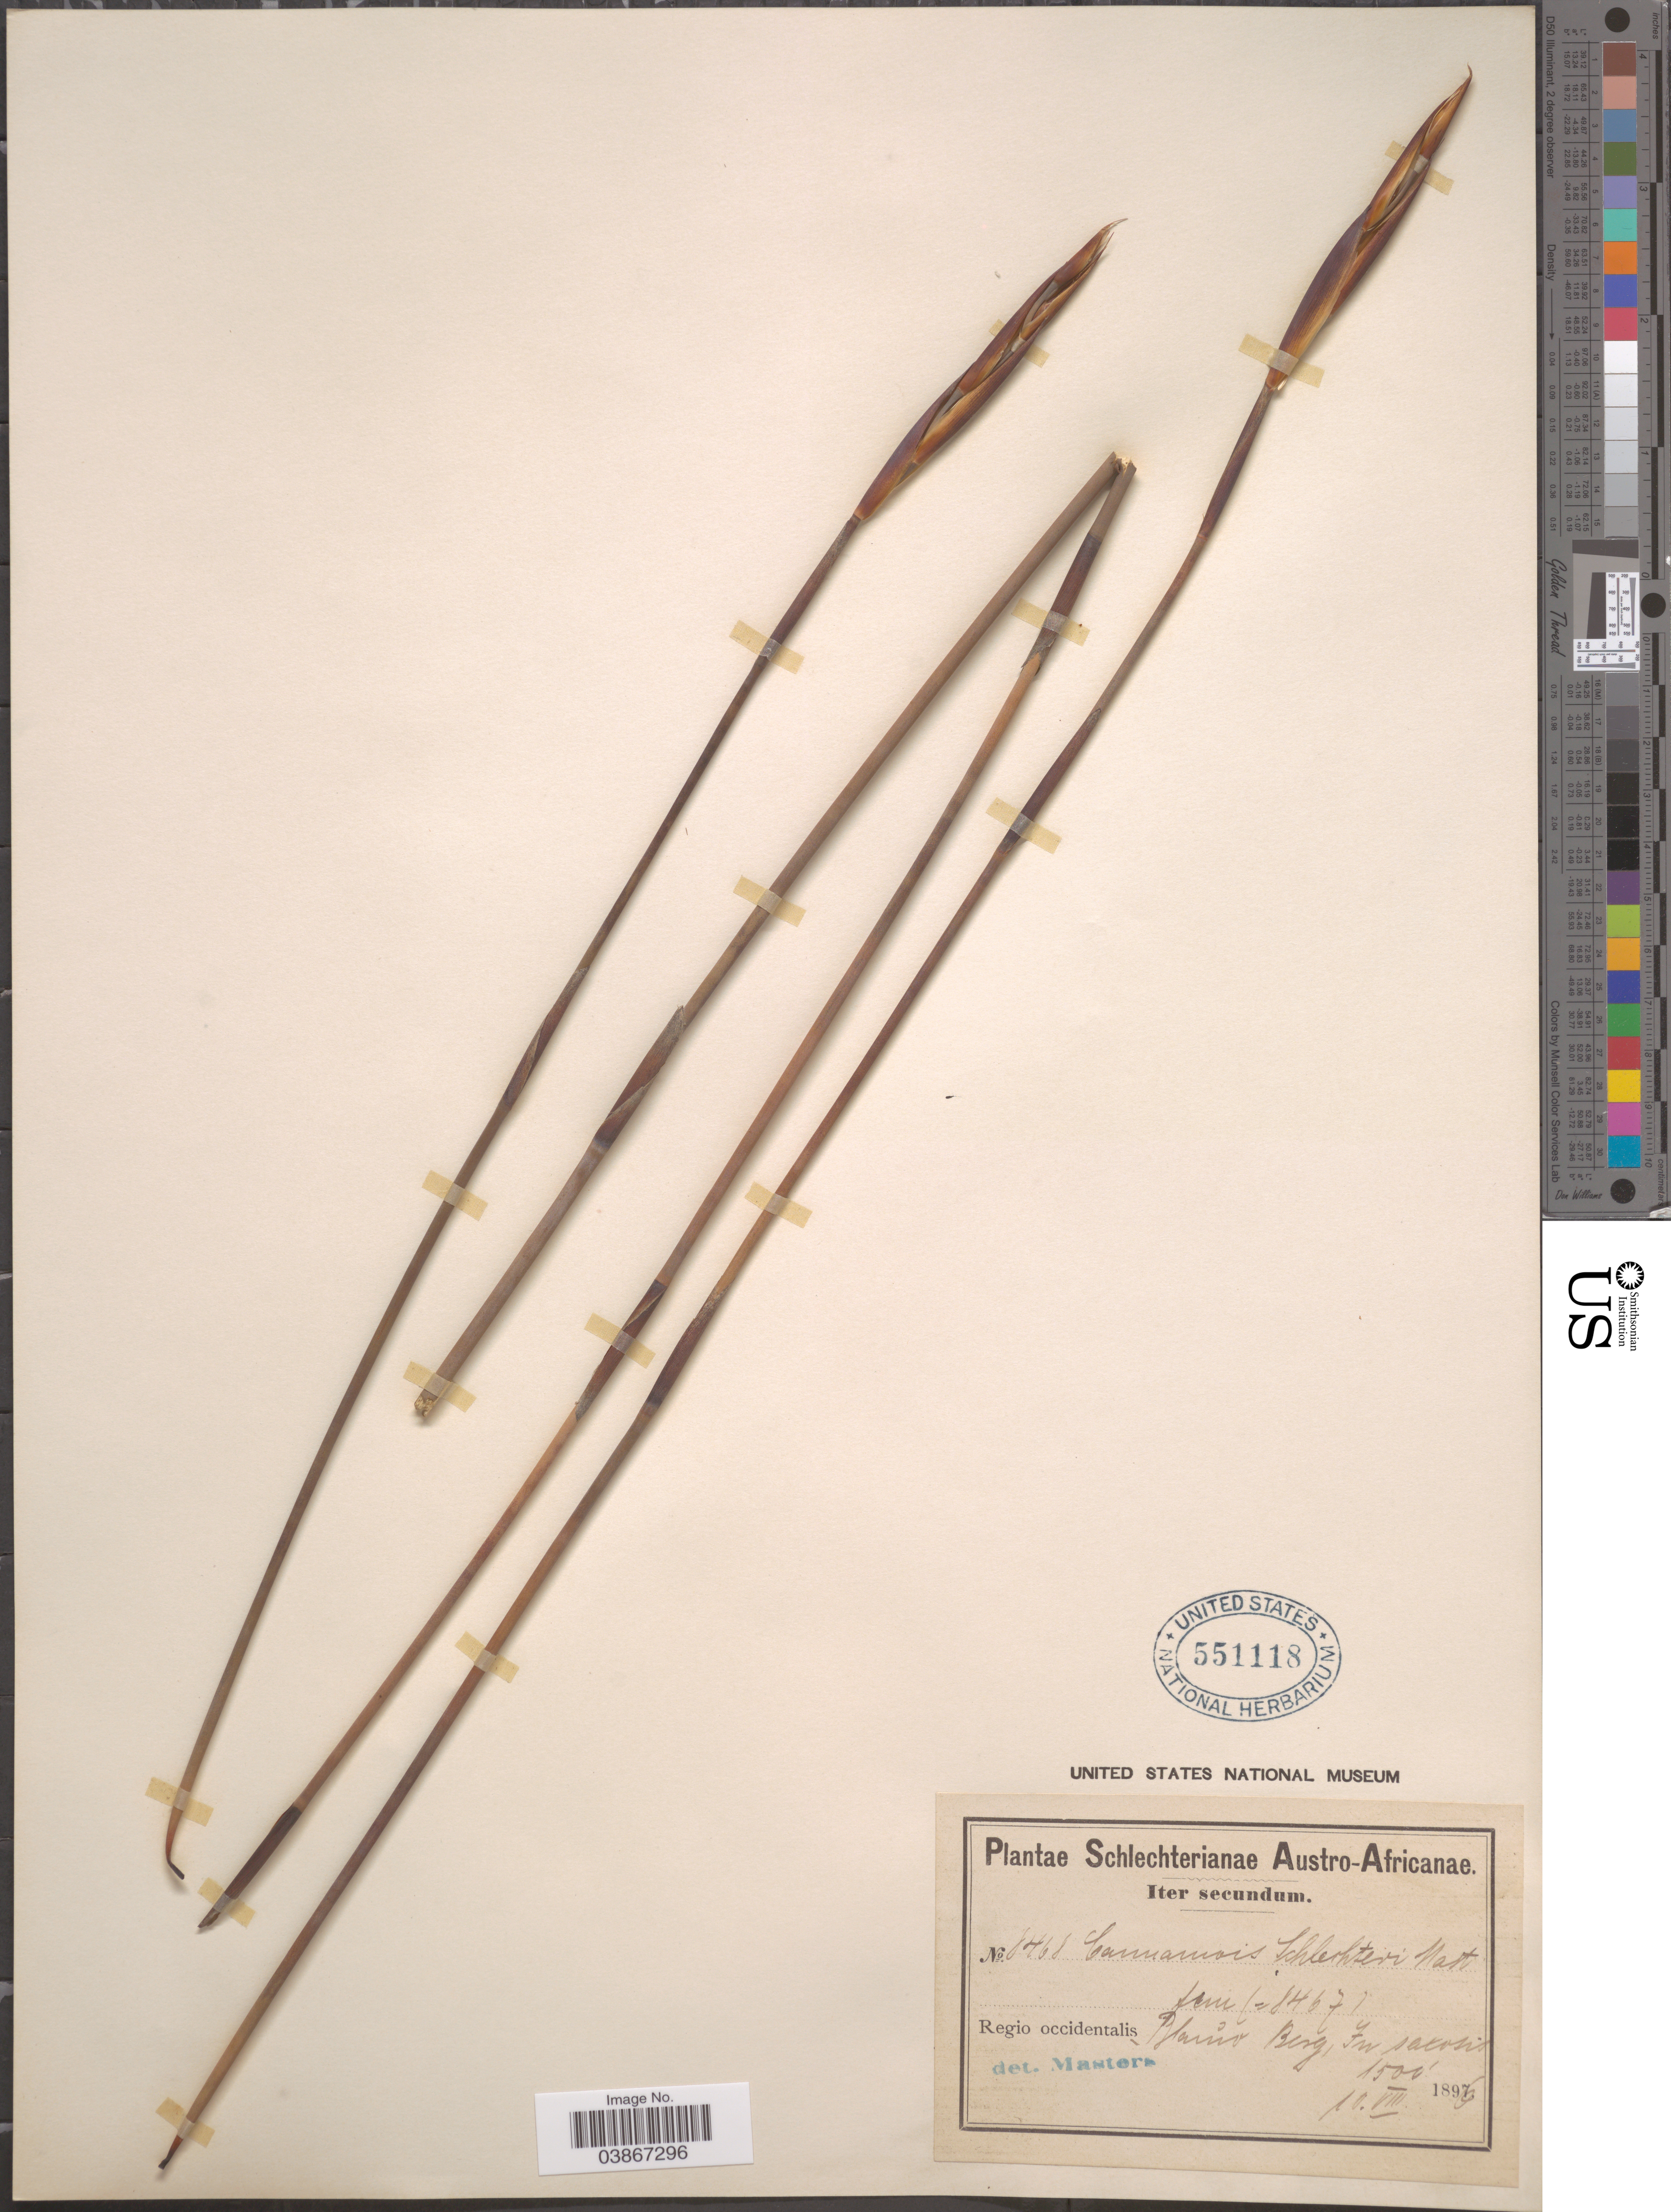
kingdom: Plantae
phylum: Tracheophyta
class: Liliopsida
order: Poales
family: Restionaceae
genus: Cannomois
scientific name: Cannomois schlechteri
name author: Mast.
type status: Isosyntype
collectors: Schlechter, --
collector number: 8468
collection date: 1896-08-10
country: South Africa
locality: Austro-Africanae. Regio occidentalis: Blauw Berg, in saxosis.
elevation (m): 457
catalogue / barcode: US 551118